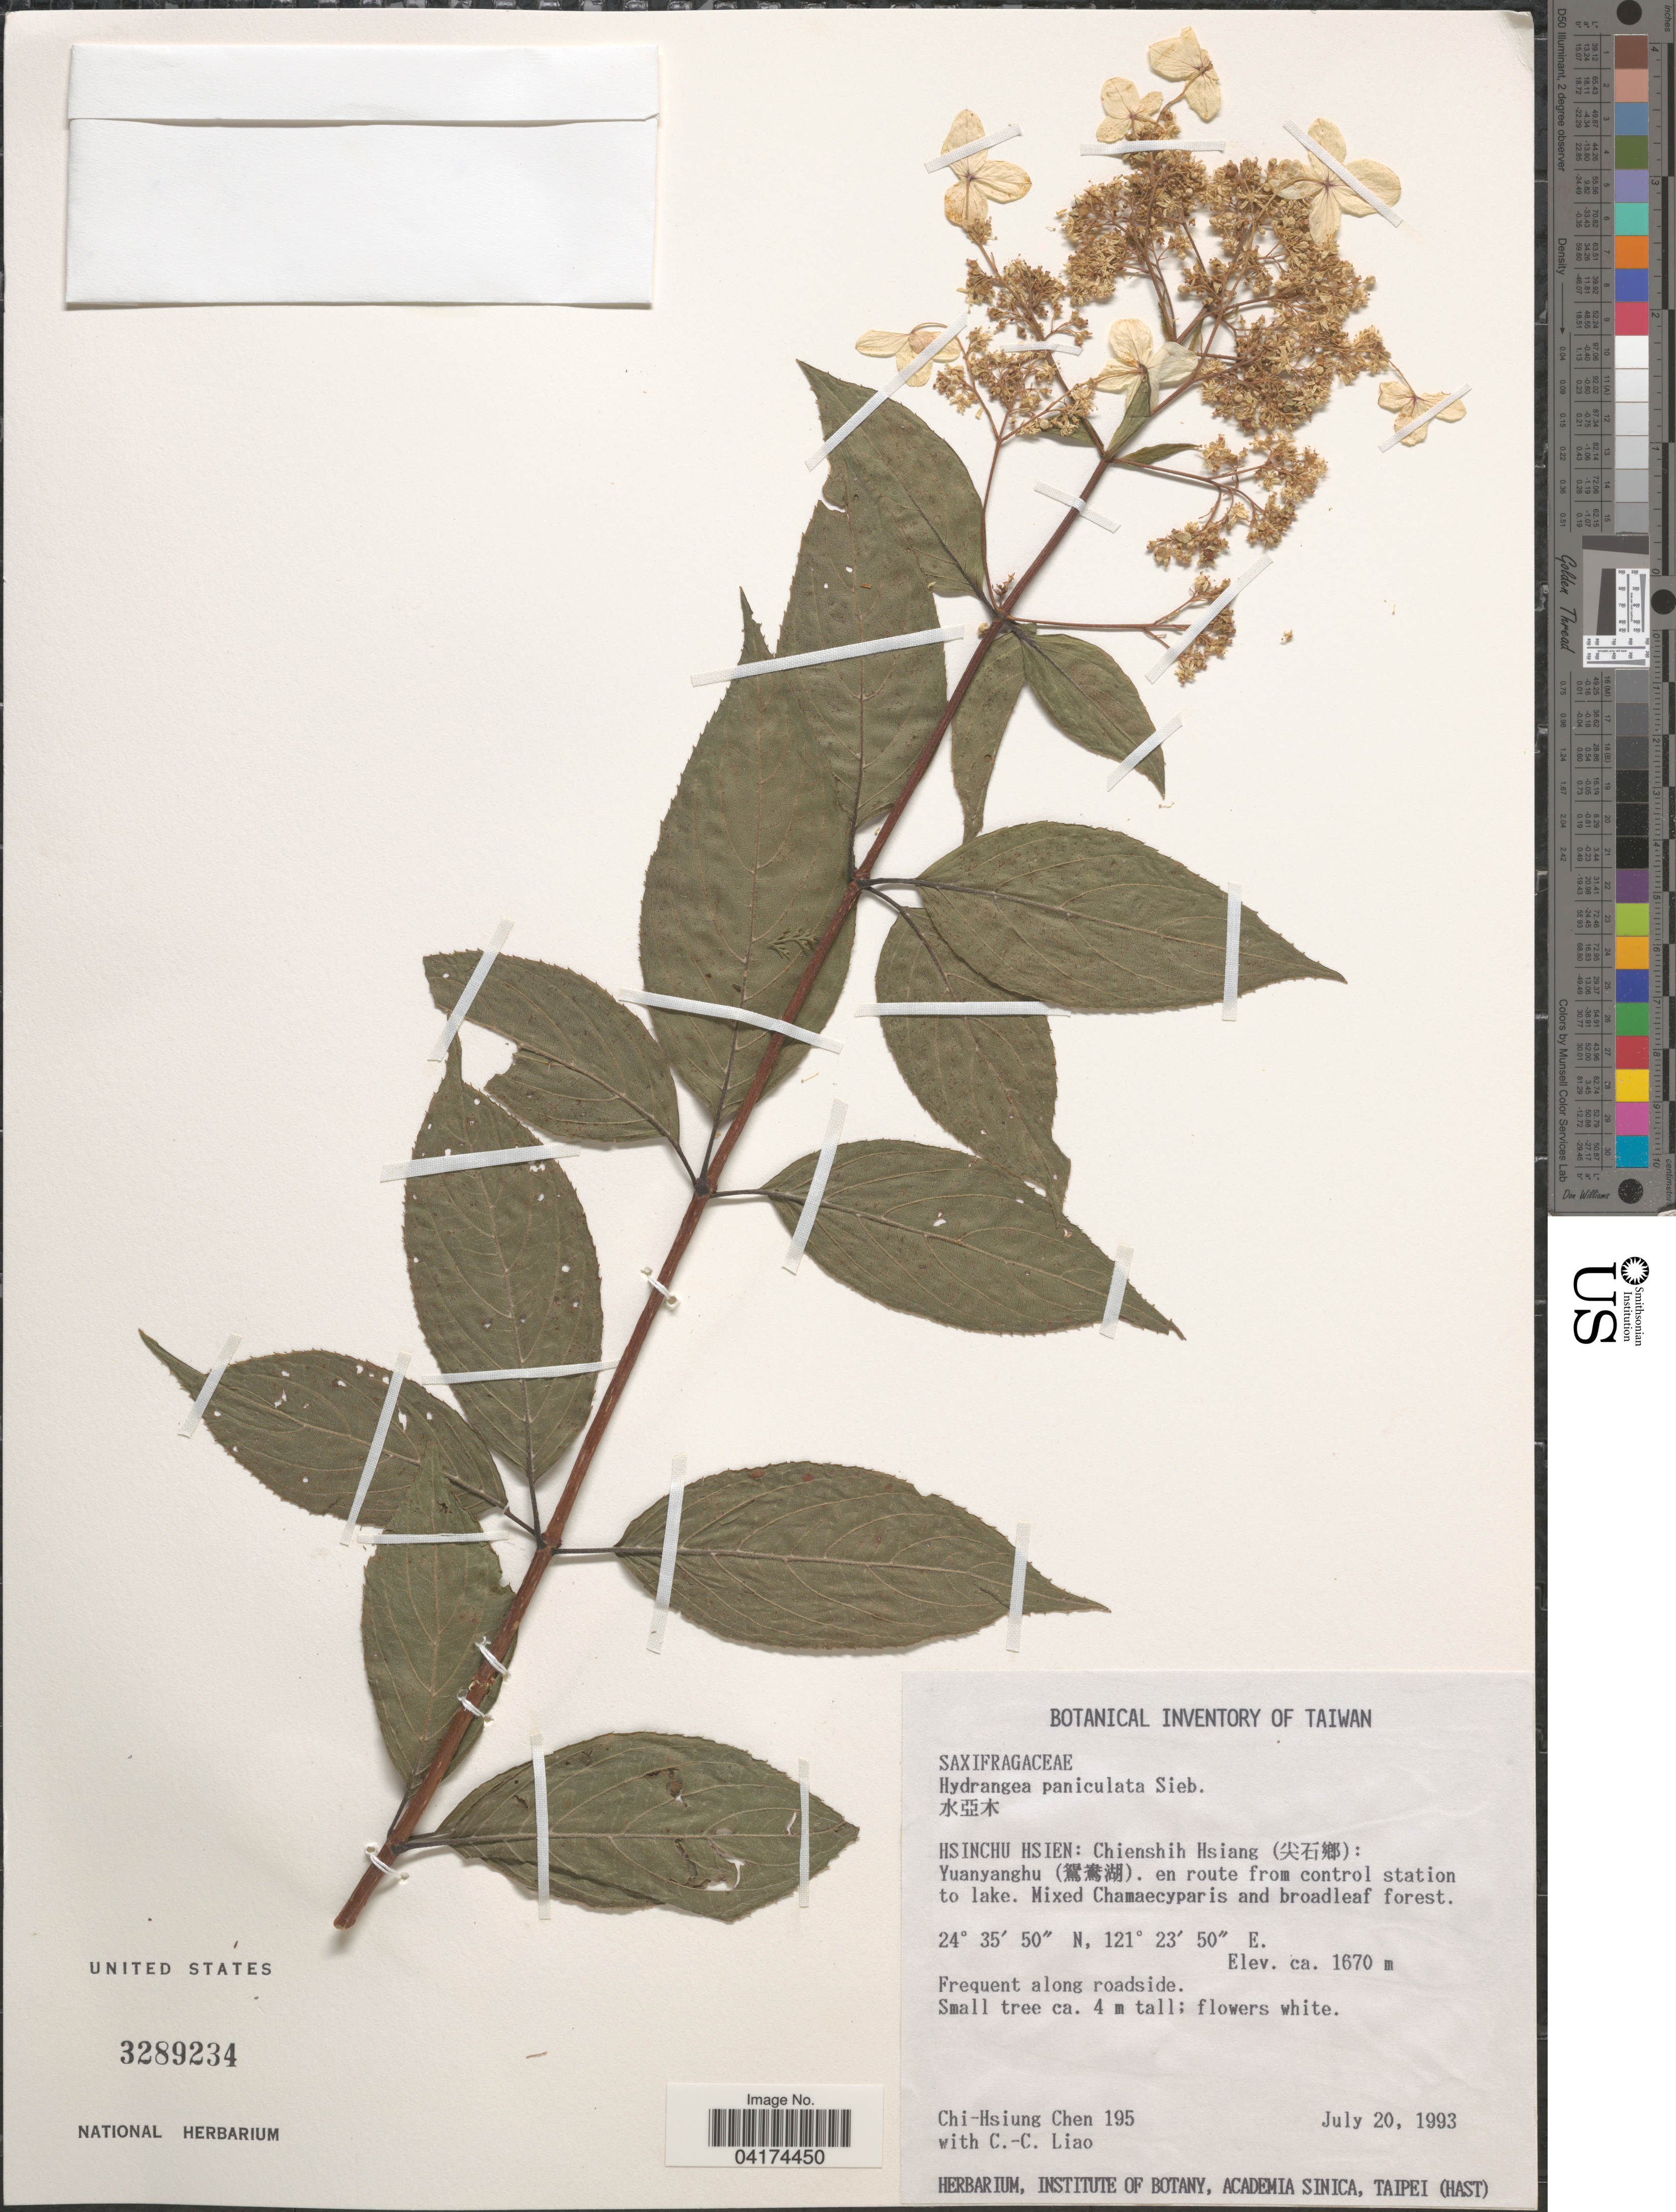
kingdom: Plantae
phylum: Tracheophyta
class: Magnoliopsida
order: Cornales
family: Hydrangeaceae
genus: Hydrangea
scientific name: Hydrangea paniculata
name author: Siebold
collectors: C.-H. Chen & C. Liao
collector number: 195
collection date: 1993-07-20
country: Taiwan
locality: Hsinchu Hsien: Chienshih Hsiang (X): Yuanyanghu (X).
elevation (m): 1670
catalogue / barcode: US 3289234